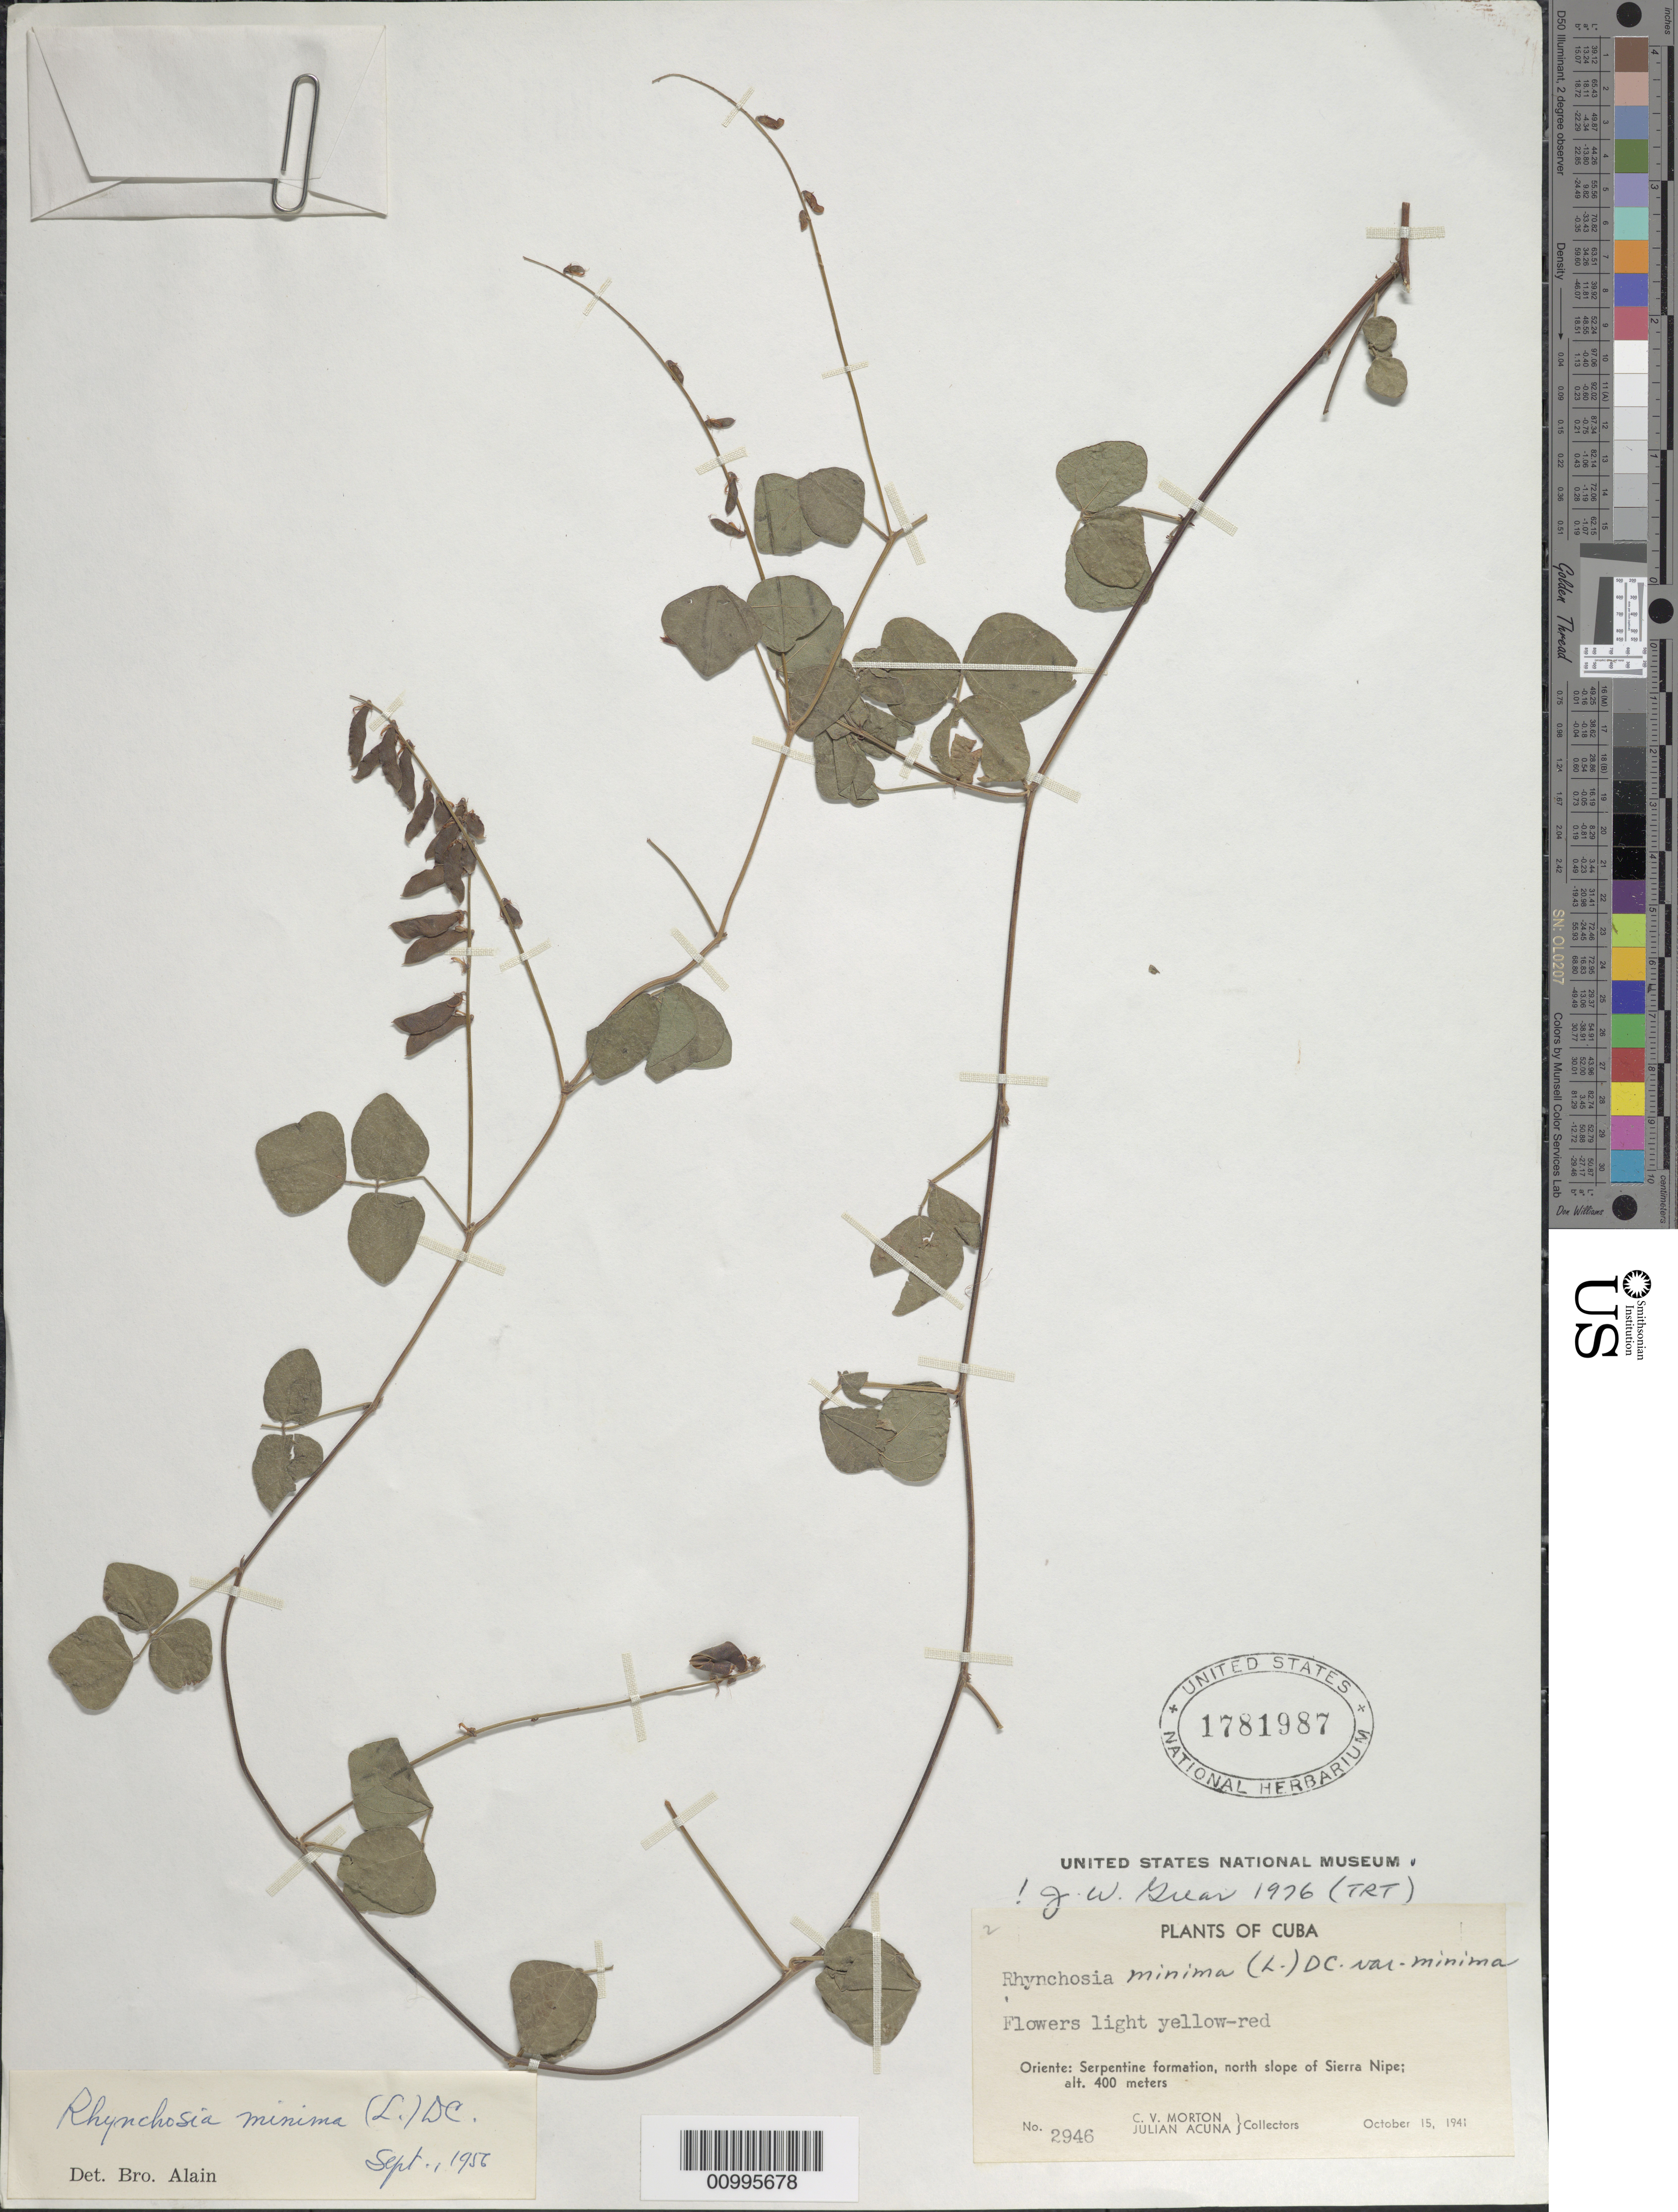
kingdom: Plantae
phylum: Tracheophyta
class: Magnoliopsida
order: Fabales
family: Fabaceae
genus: Rhynchosia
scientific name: Rhynchosia minima var. minima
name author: (L.) DC.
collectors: C. V. Morton & J. Acuña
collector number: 2946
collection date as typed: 15 Oct 1941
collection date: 1941-10-15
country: Cuba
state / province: Holguín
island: Cuba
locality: Serpentine formation, north slope of Sierra Nipe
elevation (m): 400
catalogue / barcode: US 1781987